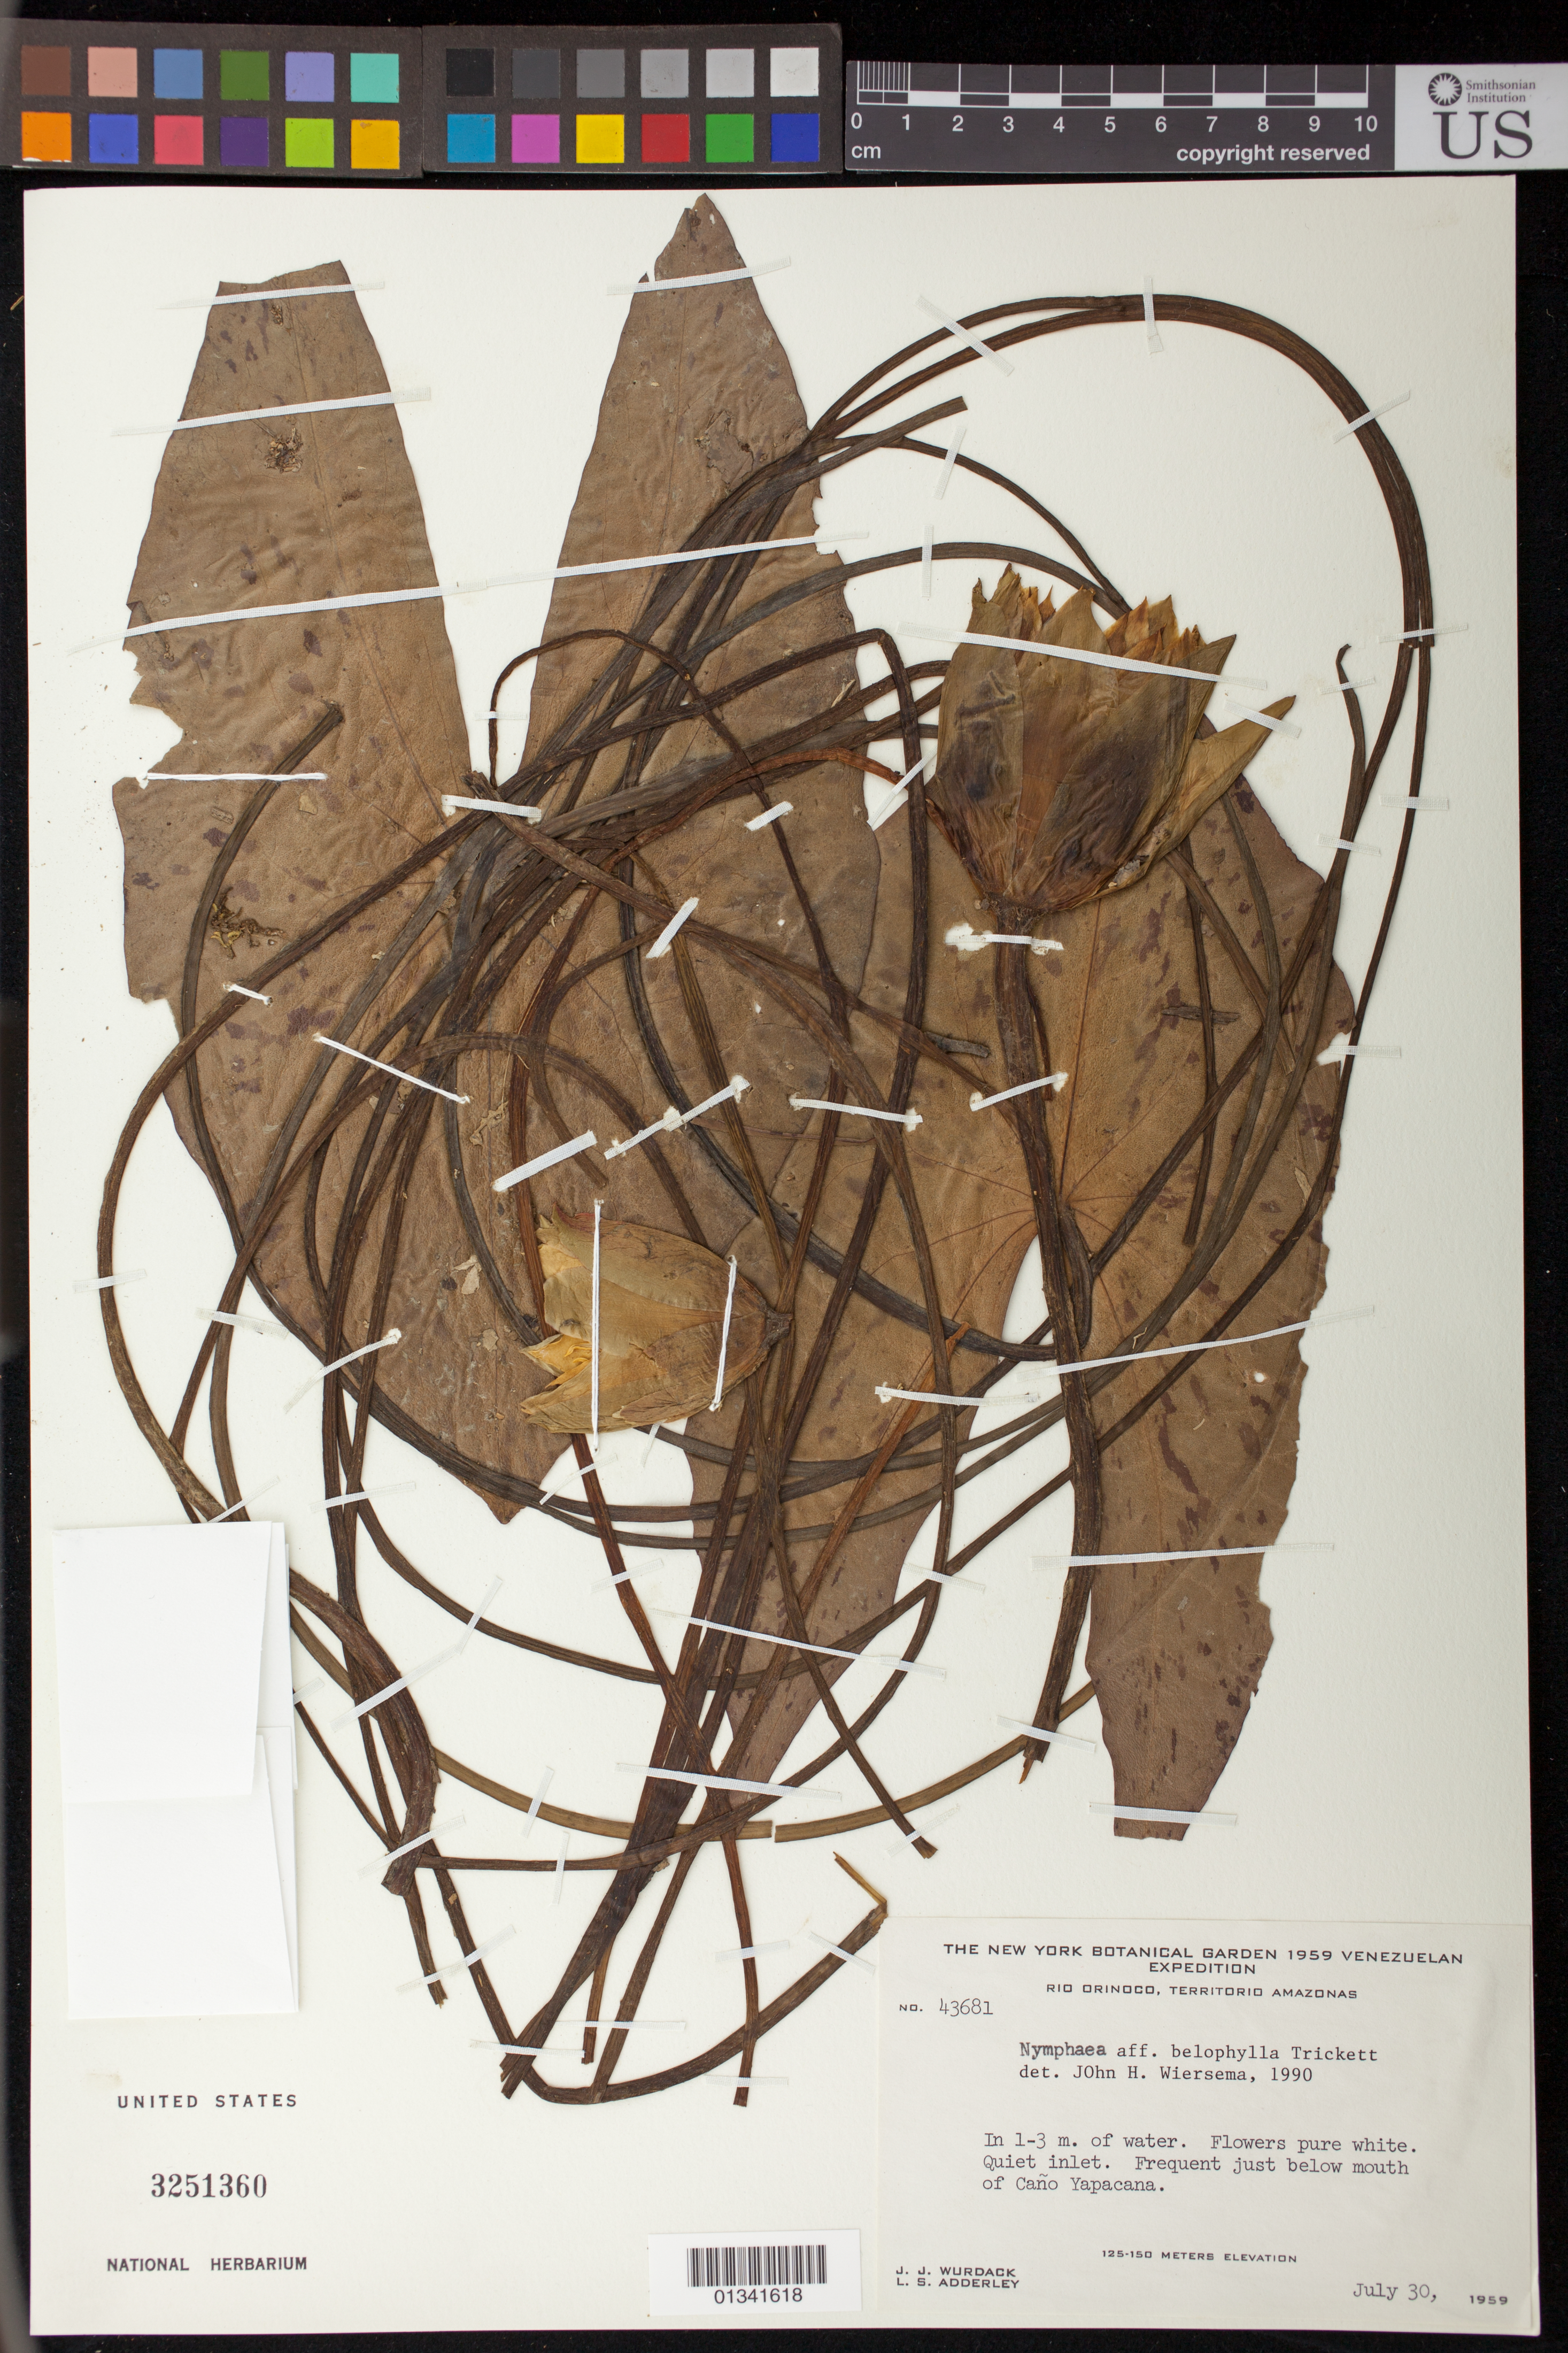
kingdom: Plantae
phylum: Tracheophyta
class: Magnoliopsida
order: Nymphaeales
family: Nymphaeaceae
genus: Nymphaea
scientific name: Nymphaea belophylla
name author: Trickett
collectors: J. J. Wurdack & L. S. Adderley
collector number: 43681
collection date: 1959-07-30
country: Venezuela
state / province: Amazonas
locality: Territorio Amazonas, Just below mouth of Caño Yapacana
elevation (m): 125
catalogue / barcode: US 3251360